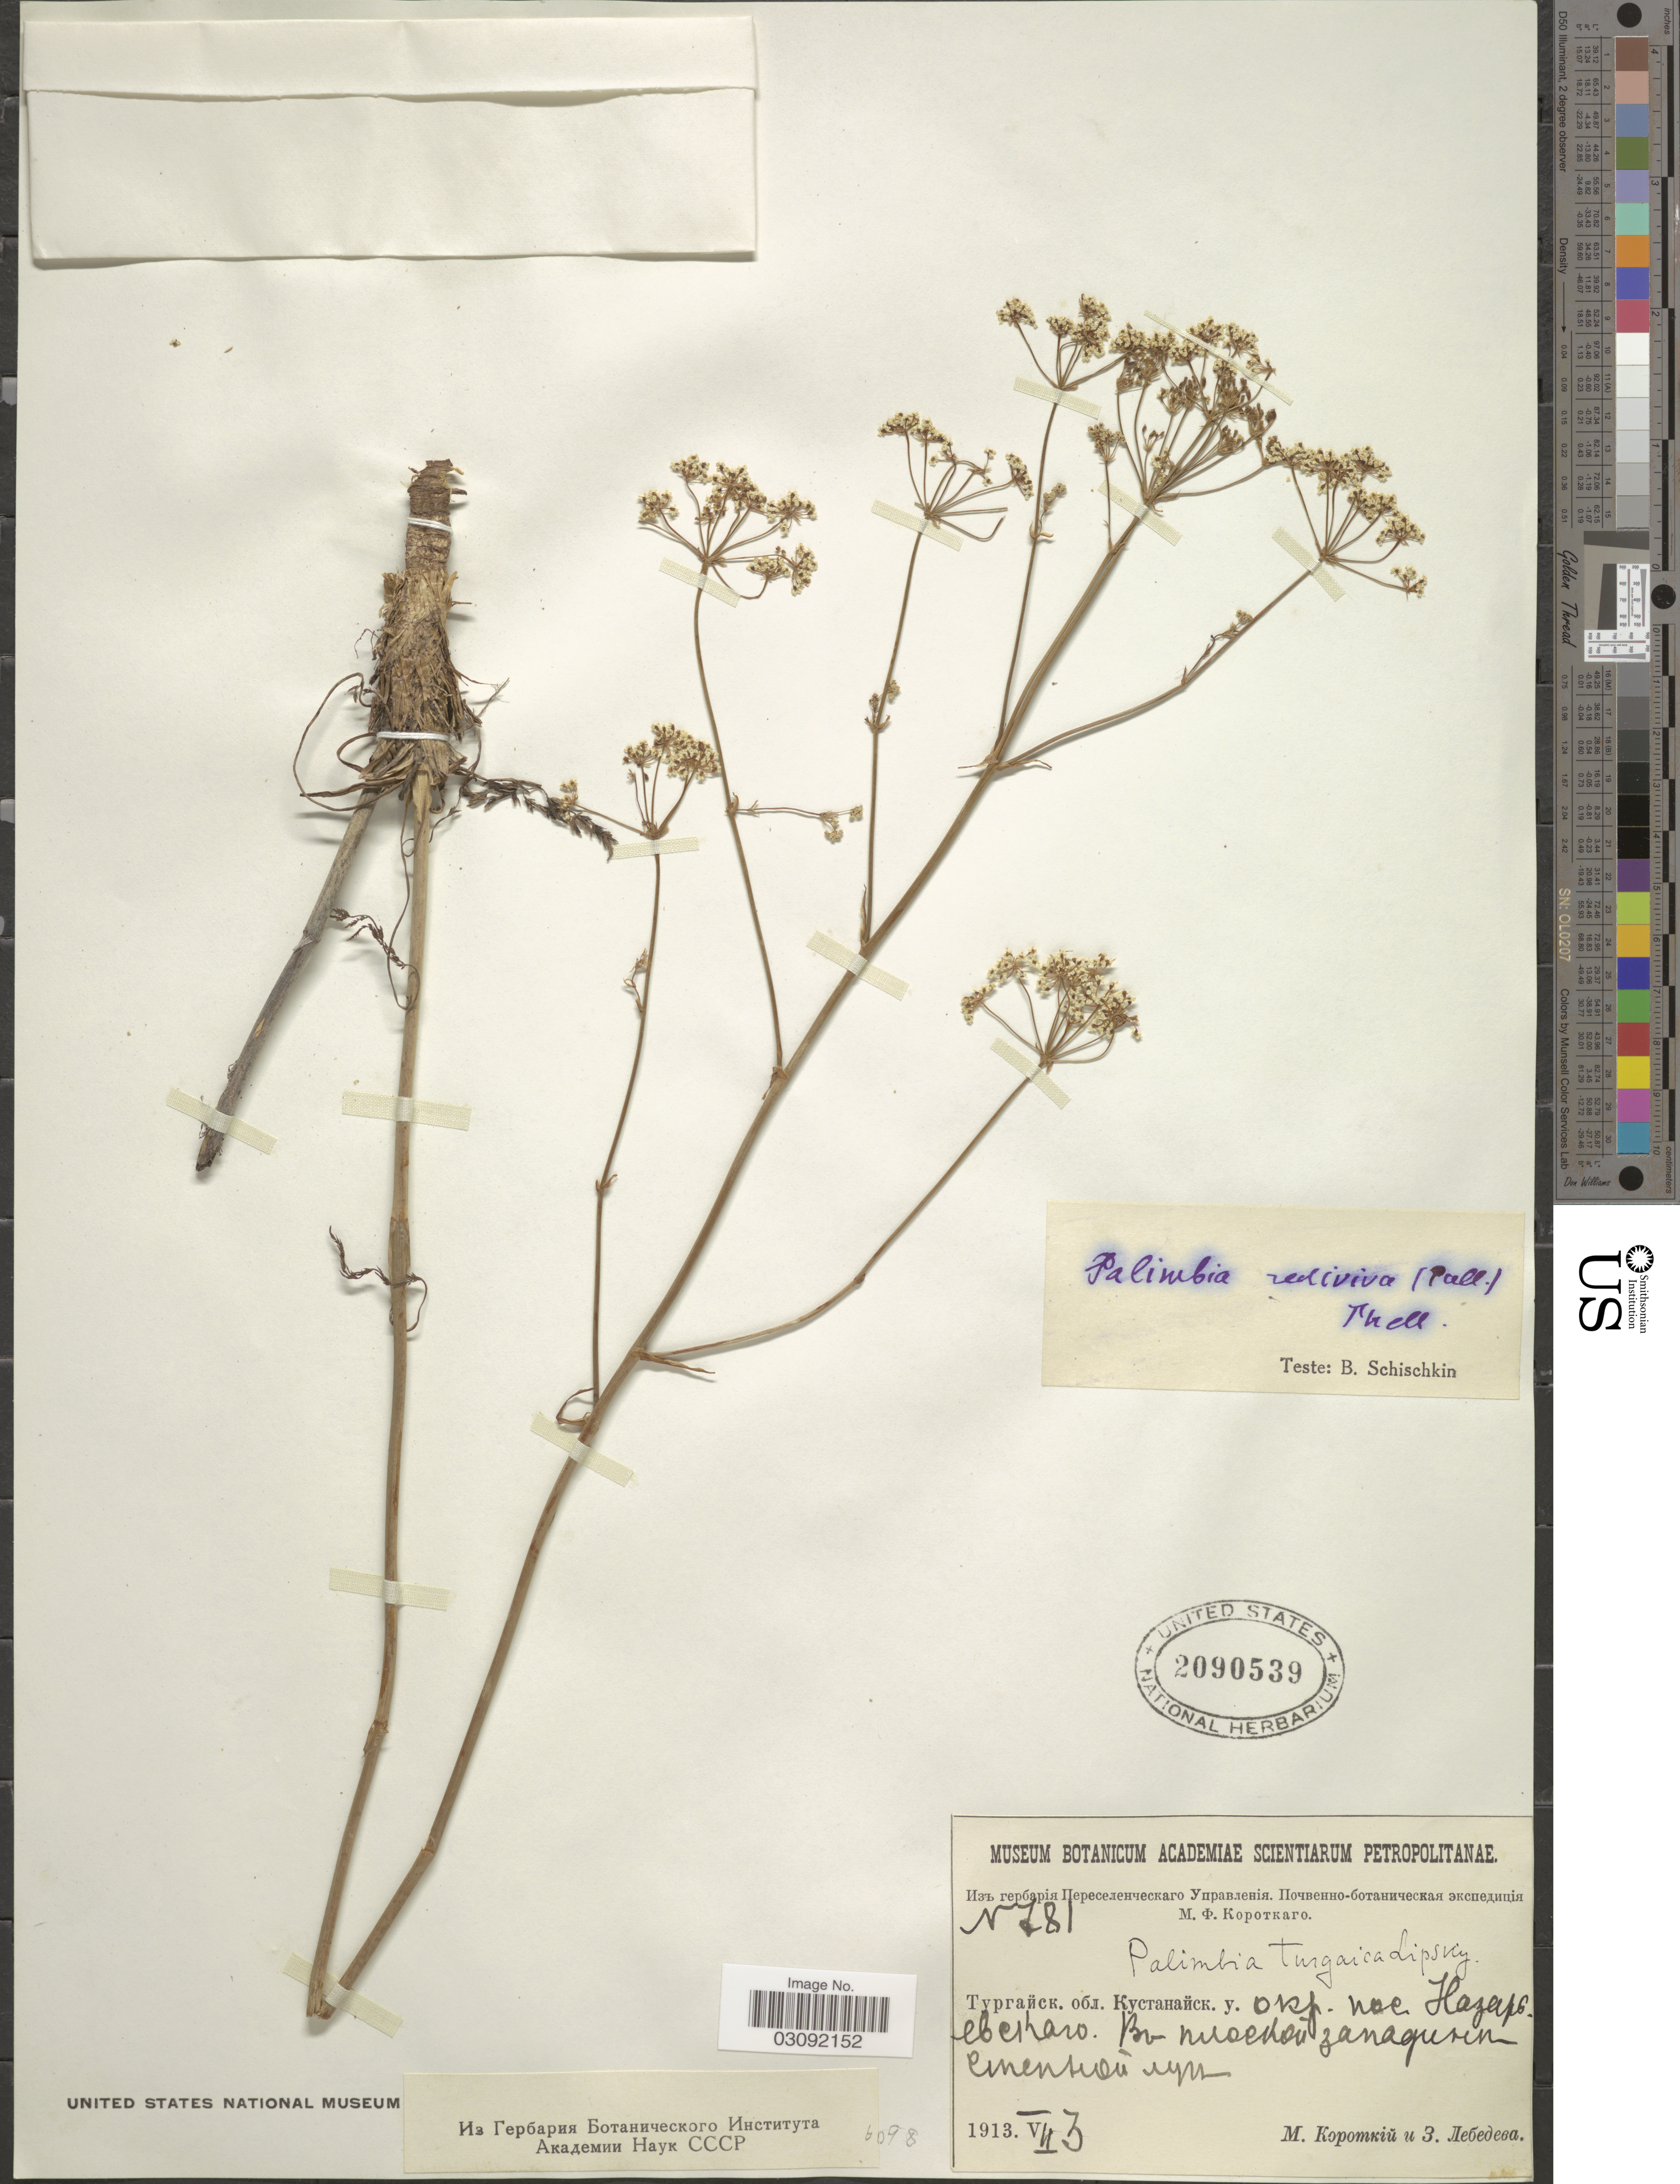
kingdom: Plantae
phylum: Tracheophyta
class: Magnoliopsida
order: Apiales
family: Apiaceae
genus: Palimbia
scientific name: Palimbia rediviva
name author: (Pall.) Thell.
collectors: M. Korotkiy & Z. Lebedeva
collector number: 781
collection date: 1913-07-03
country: Kazakhstan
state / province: Qustanay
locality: Vicinity of village Nazarovka.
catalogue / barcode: US 2090539